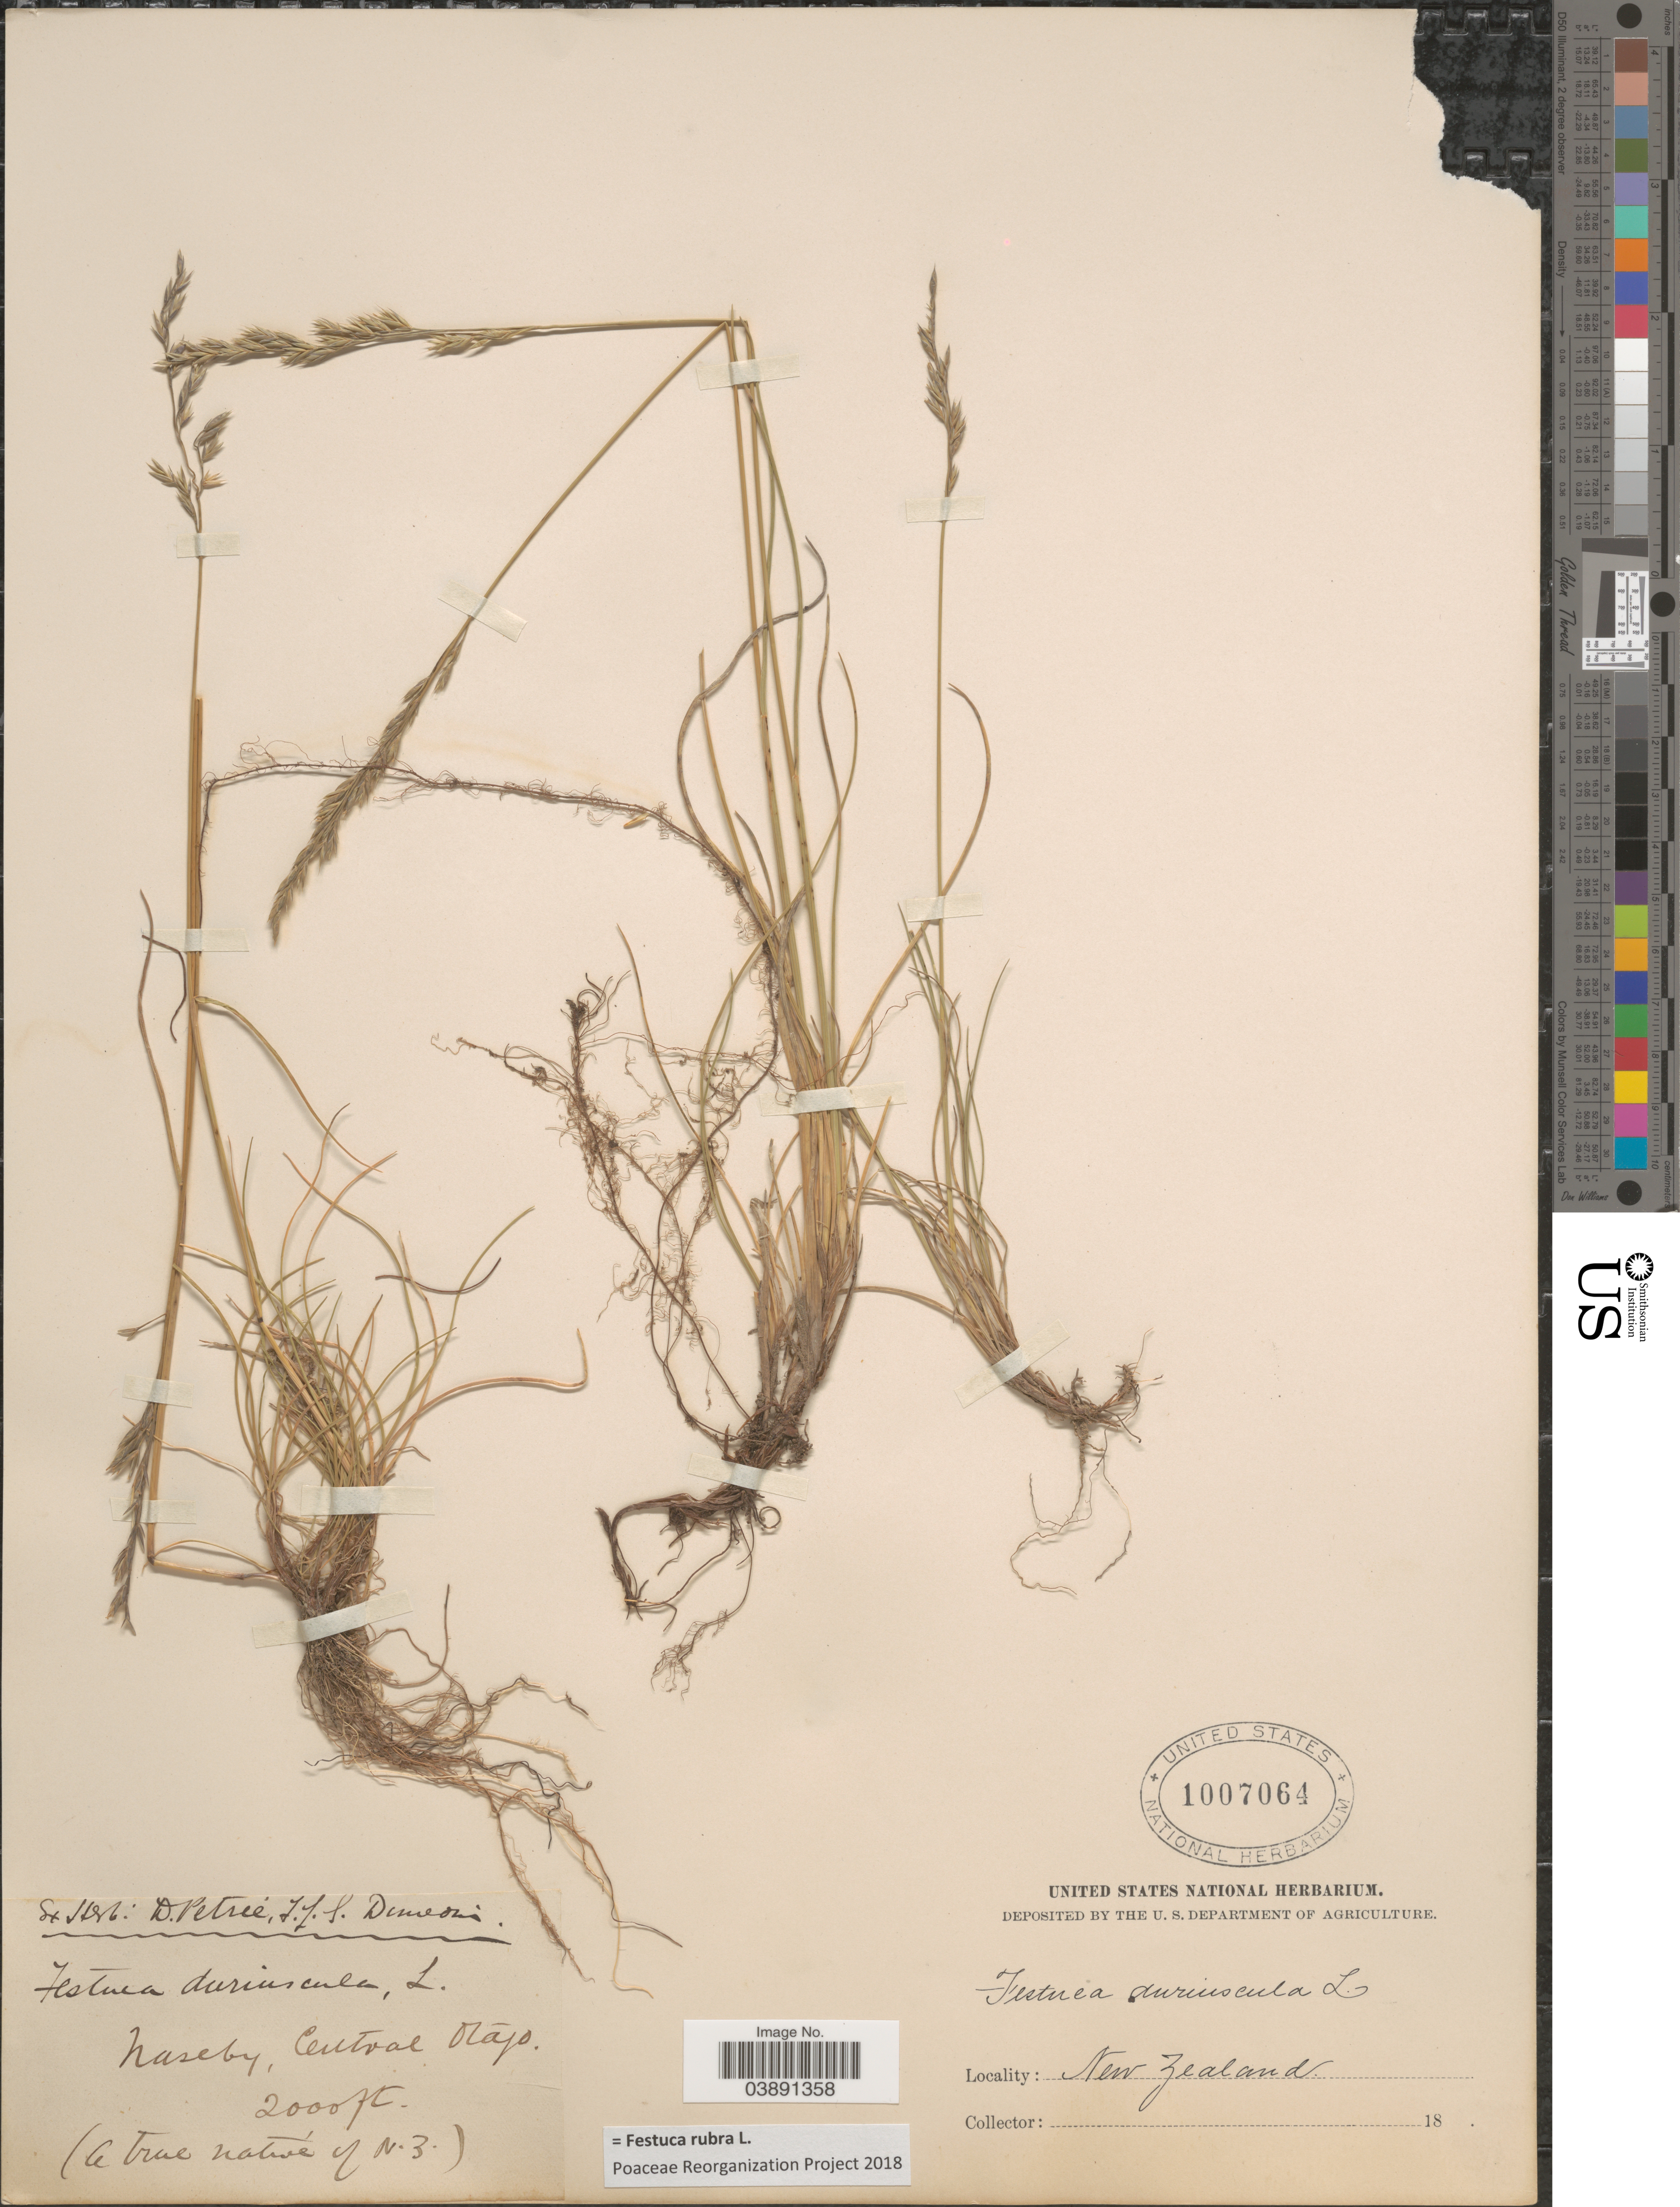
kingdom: Plantae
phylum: Tracheophyta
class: Liliopsida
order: Poales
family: Poaceae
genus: Festuca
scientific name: Festuca rubra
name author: L.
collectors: Ex Herb D. Petrie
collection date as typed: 18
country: New Zealand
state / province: Otago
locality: Naseby, Central Otago.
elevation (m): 610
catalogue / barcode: US 1007064